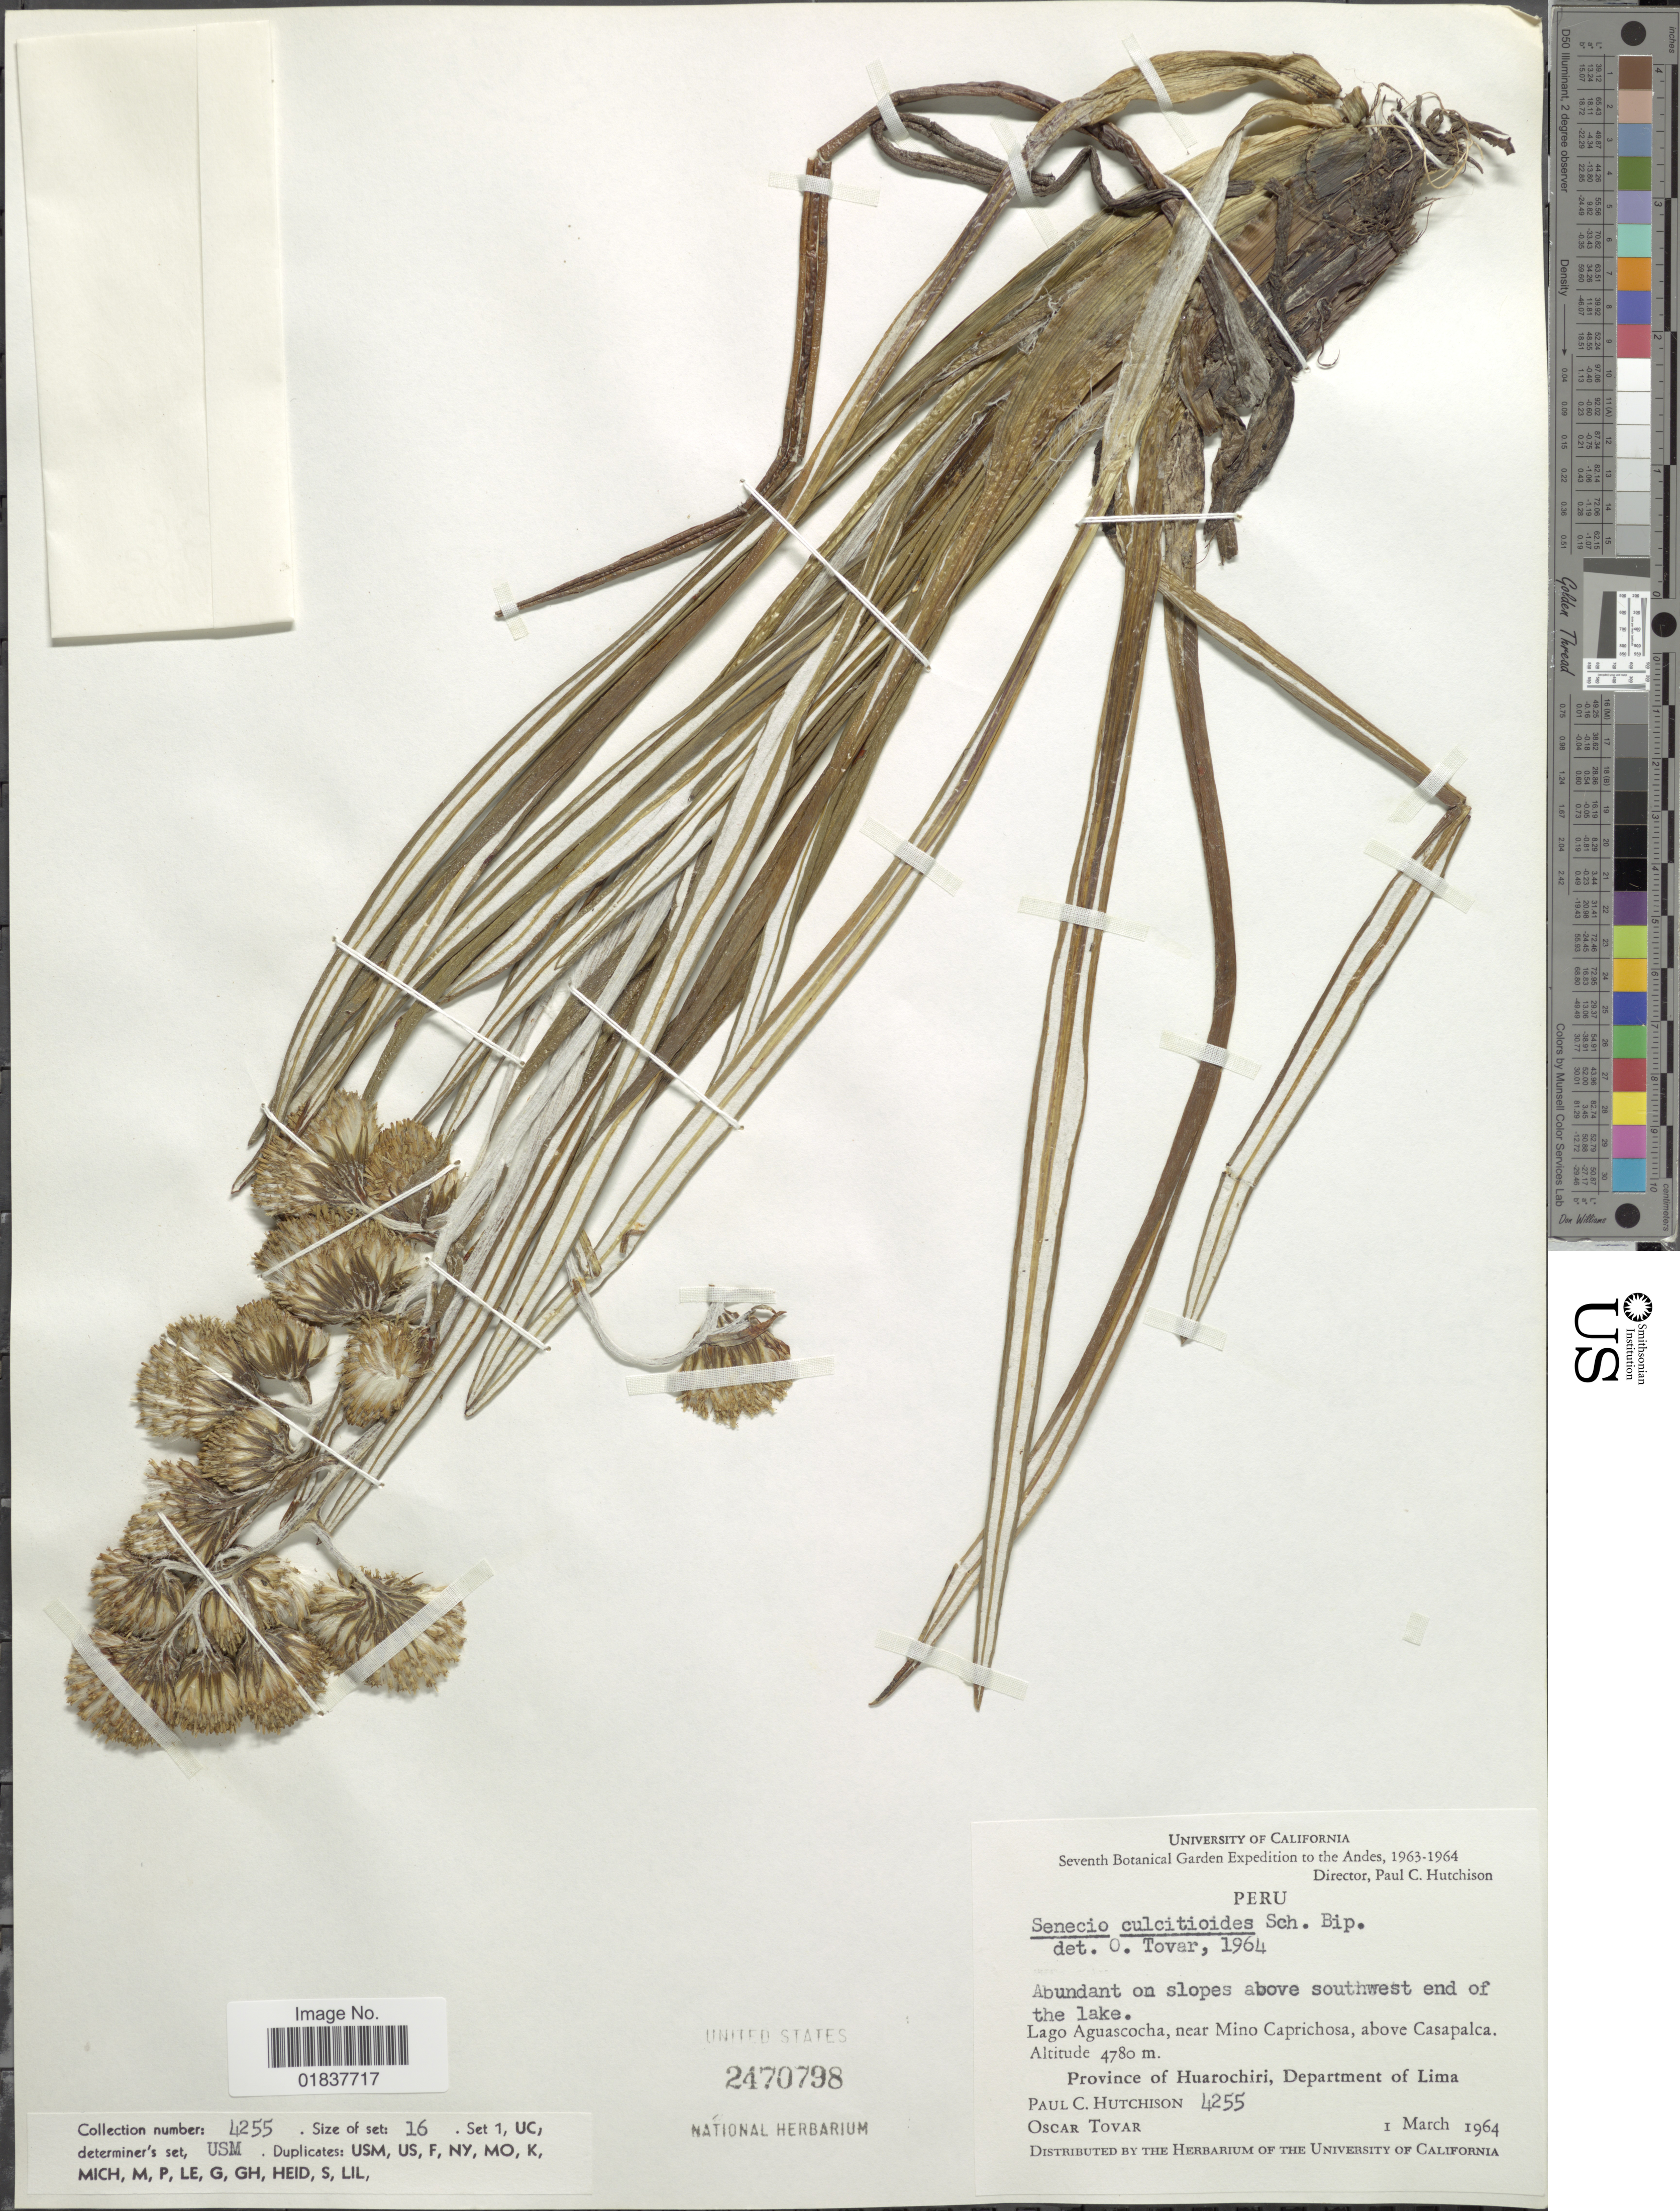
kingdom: Plantae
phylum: Tracheophyta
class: Magnoliopsida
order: Asterales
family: Asteraceae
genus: Senecio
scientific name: Senecio comosus var. culcitioides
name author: (Sch. Bip. ex Wedd.) Cabrera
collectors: P. C. Hutchison & Ó. Tovar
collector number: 4255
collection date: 1964-03-01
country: Peru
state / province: Lima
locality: Andes, Lago Aguascocha, near Mino Caprichosa, above Casapalca, Province of Huarochiri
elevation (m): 4780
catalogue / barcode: US 2470798